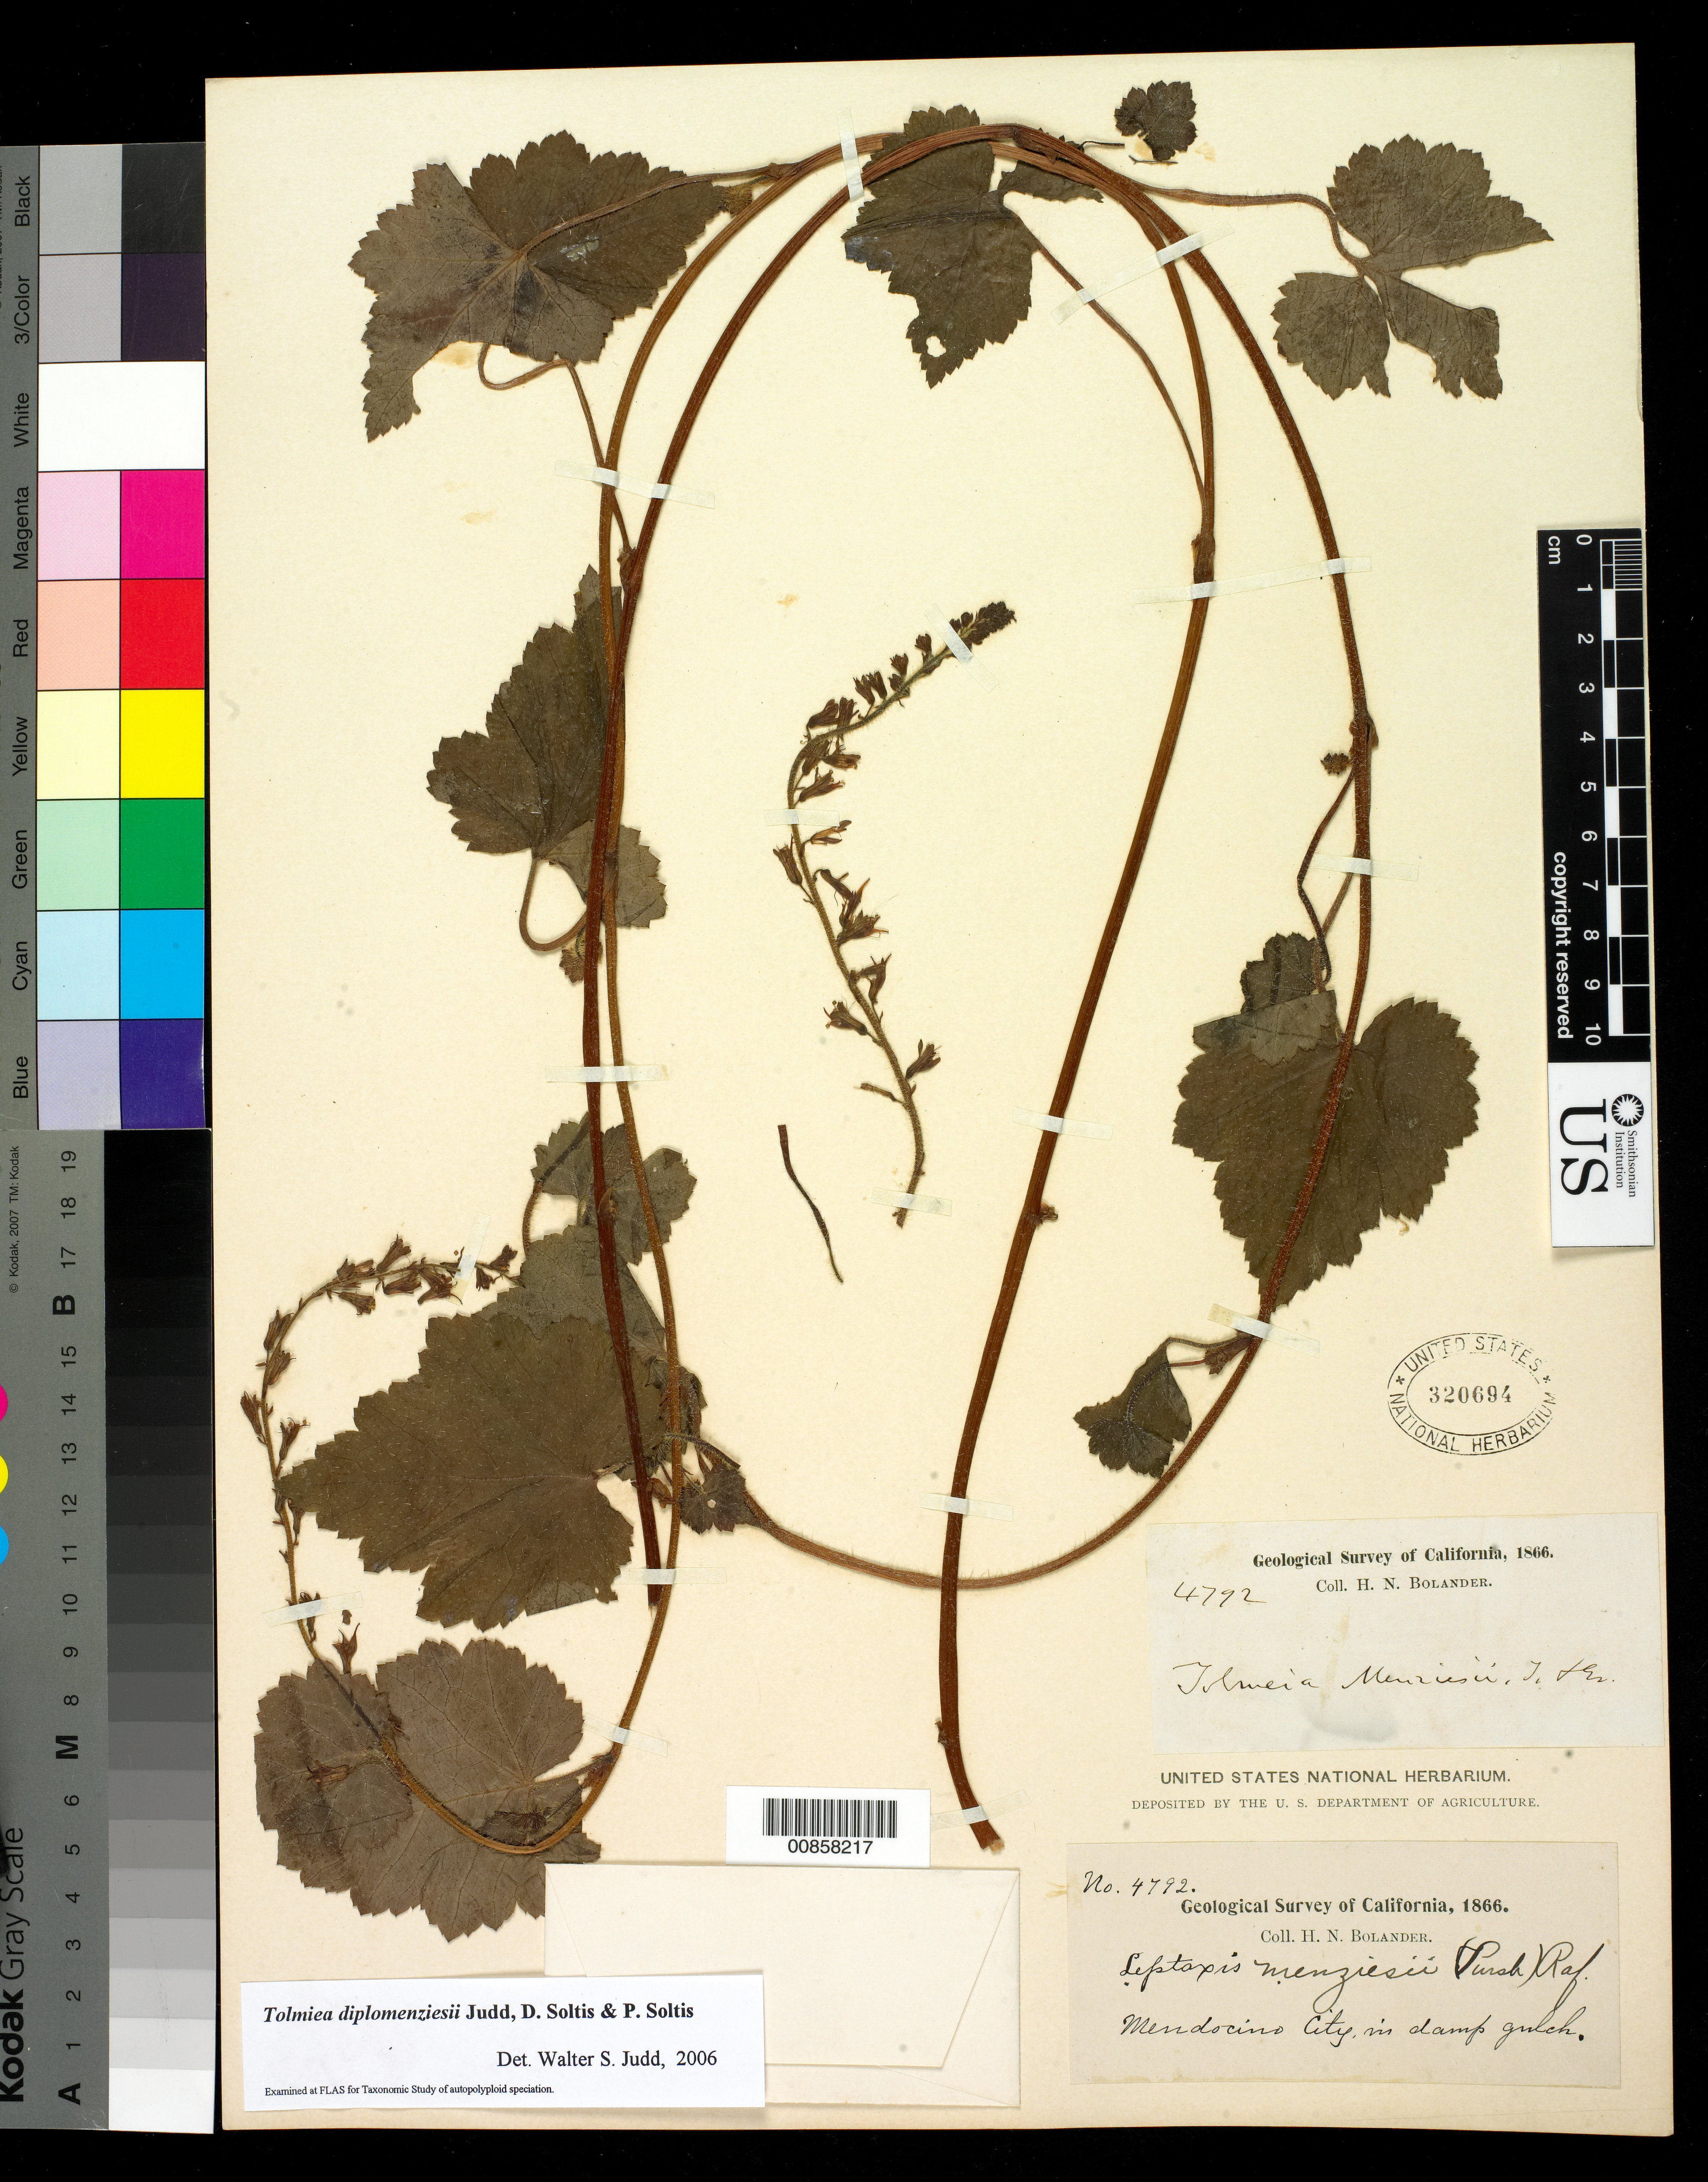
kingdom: Plantae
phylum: Tracheophyta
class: Magnoliopsida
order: Saxifragales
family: Saxifragaceae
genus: Tolmiea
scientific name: Tolmiea diplomenziesii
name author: Judd et al.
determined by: Judd, Walter S.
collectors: H. Bolander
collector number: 4792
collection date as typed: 1866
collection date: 1866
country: United States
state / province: California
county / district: Mendocino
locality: Mendocino City in damp gulch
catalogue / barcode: US 320694